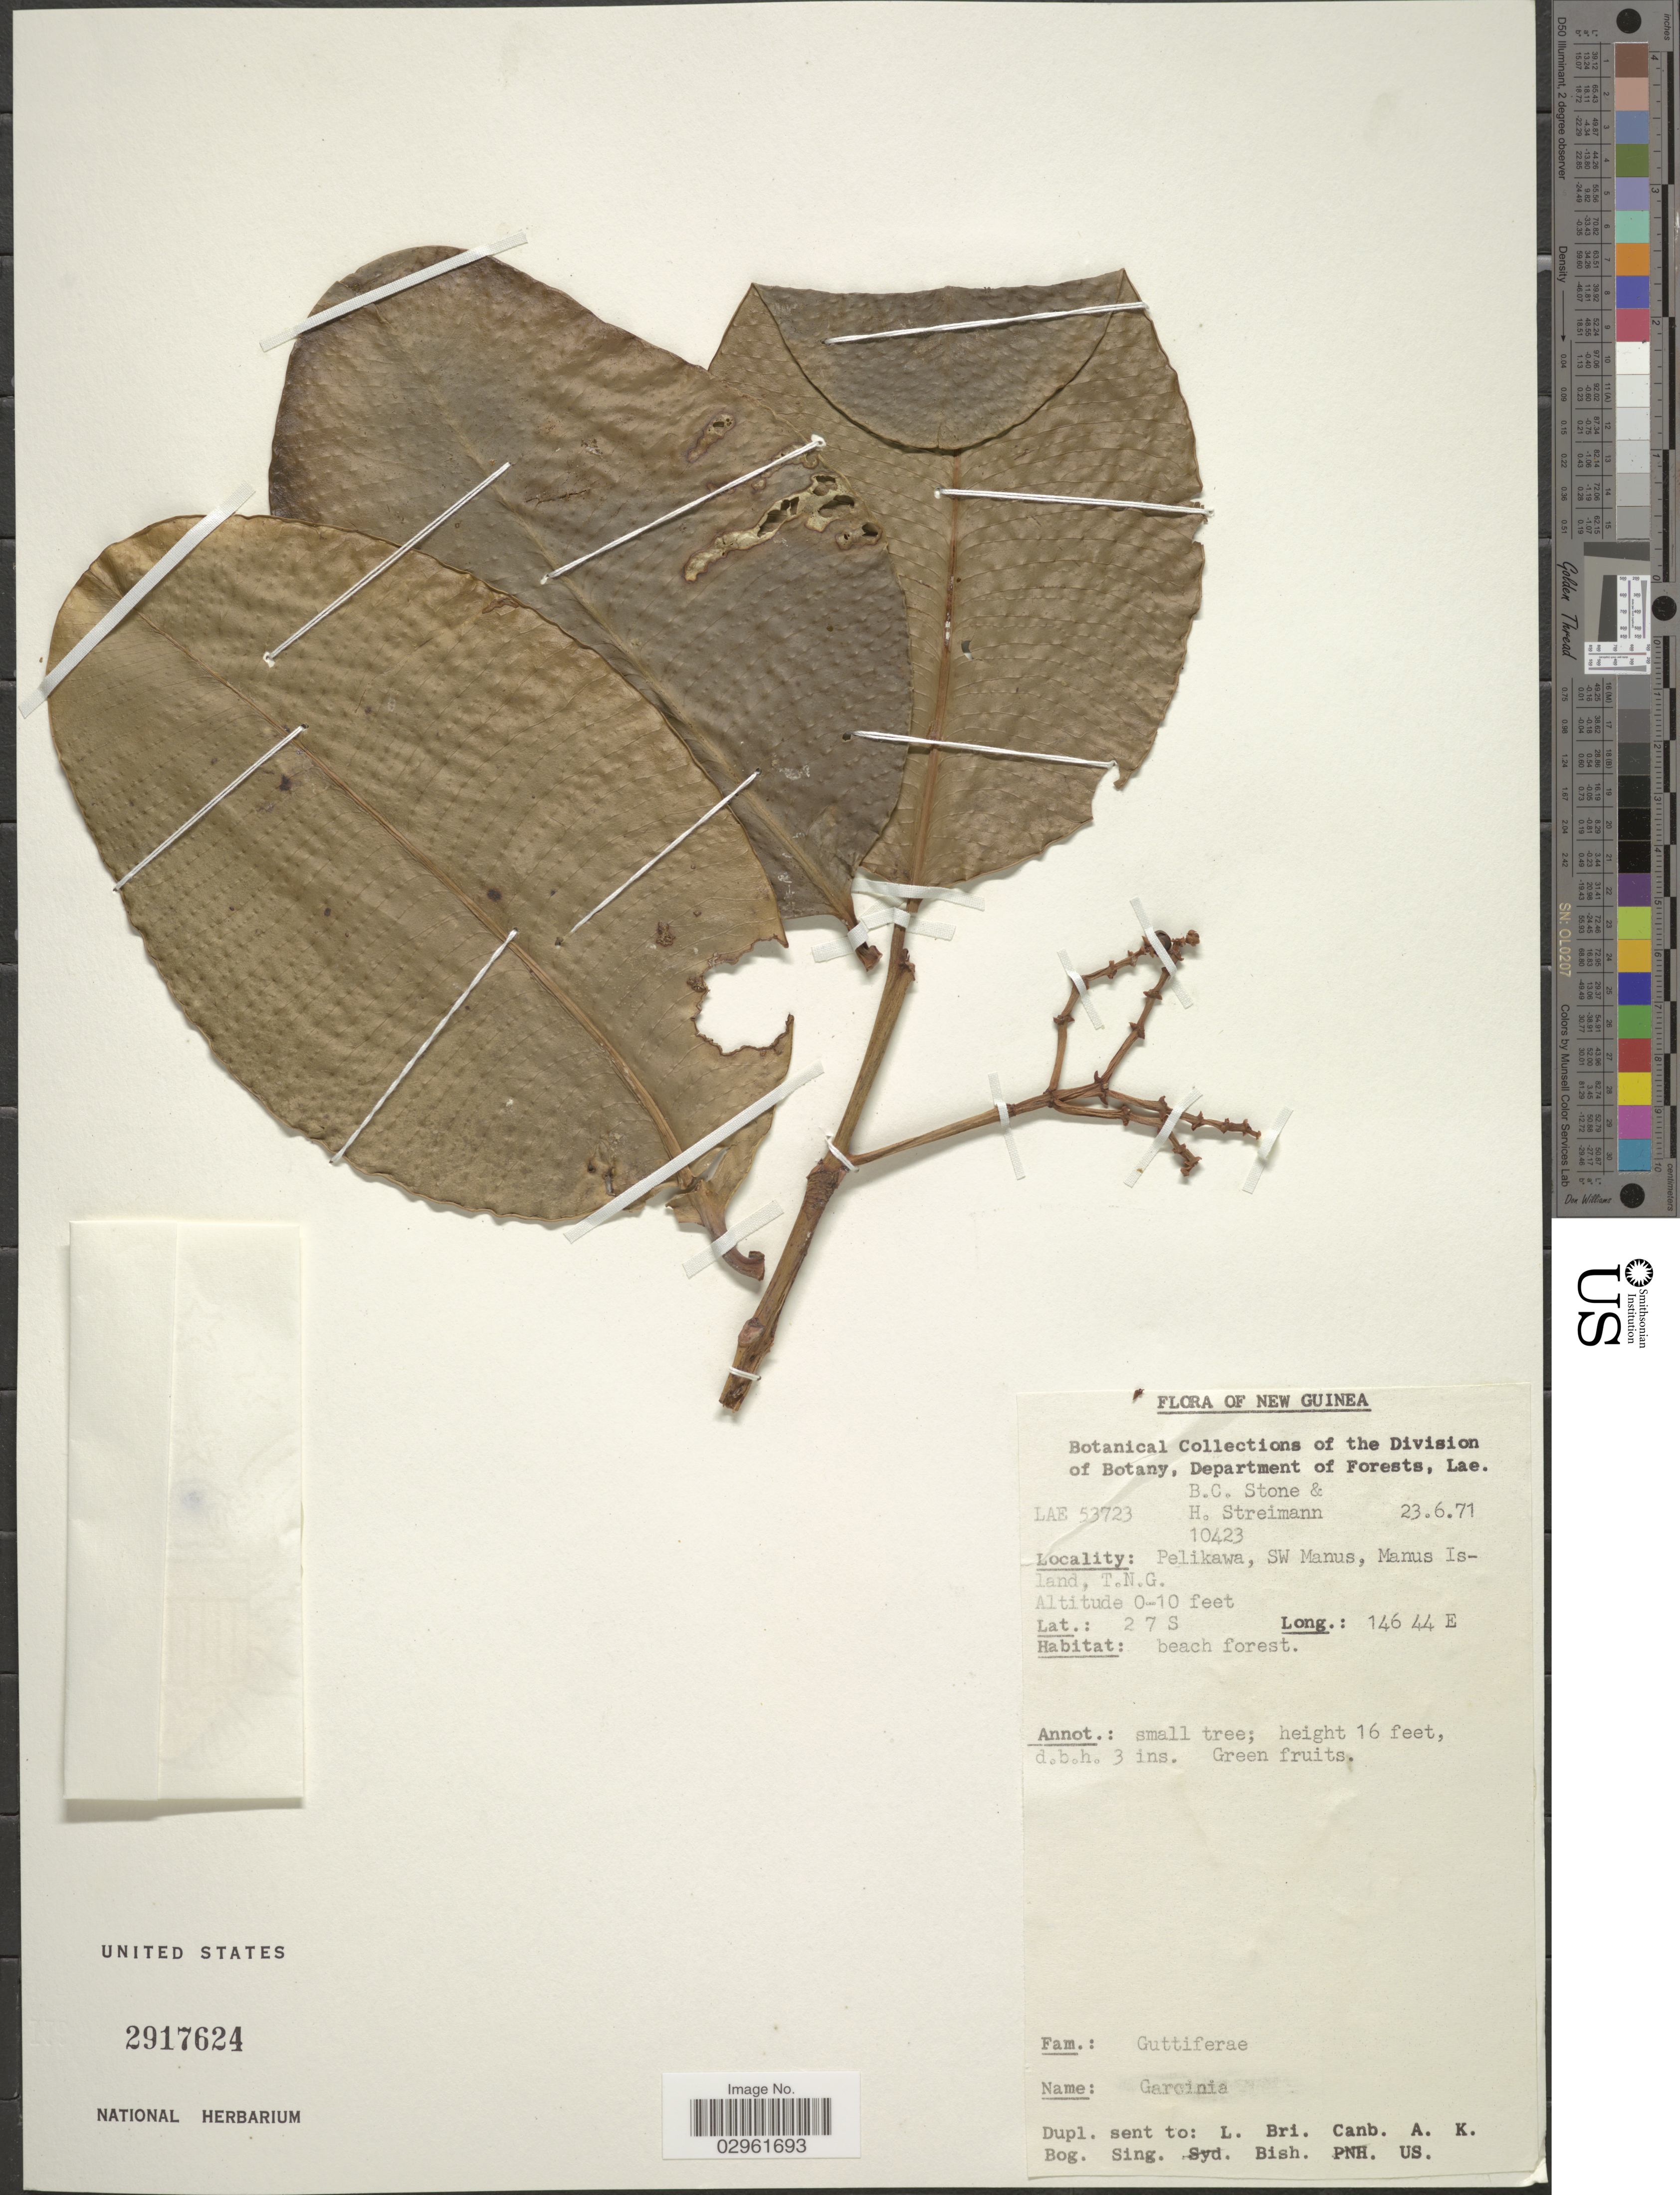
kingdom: Plantae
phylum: Tracheophyta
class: Magnoliopsida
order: Malpighiales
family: Clusiaceae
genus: Garcinia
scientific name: Garcinia sp.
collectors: B. C. Stone & H. Streimann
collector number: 10423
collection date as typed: Transcribed d/m/y: 23/6/71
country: Papua New Guinea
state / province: Manus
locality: New Guinea. Pelikawa, SW Manus, Manus Island, T.N.G.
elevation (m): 0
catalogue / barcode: US 2917624